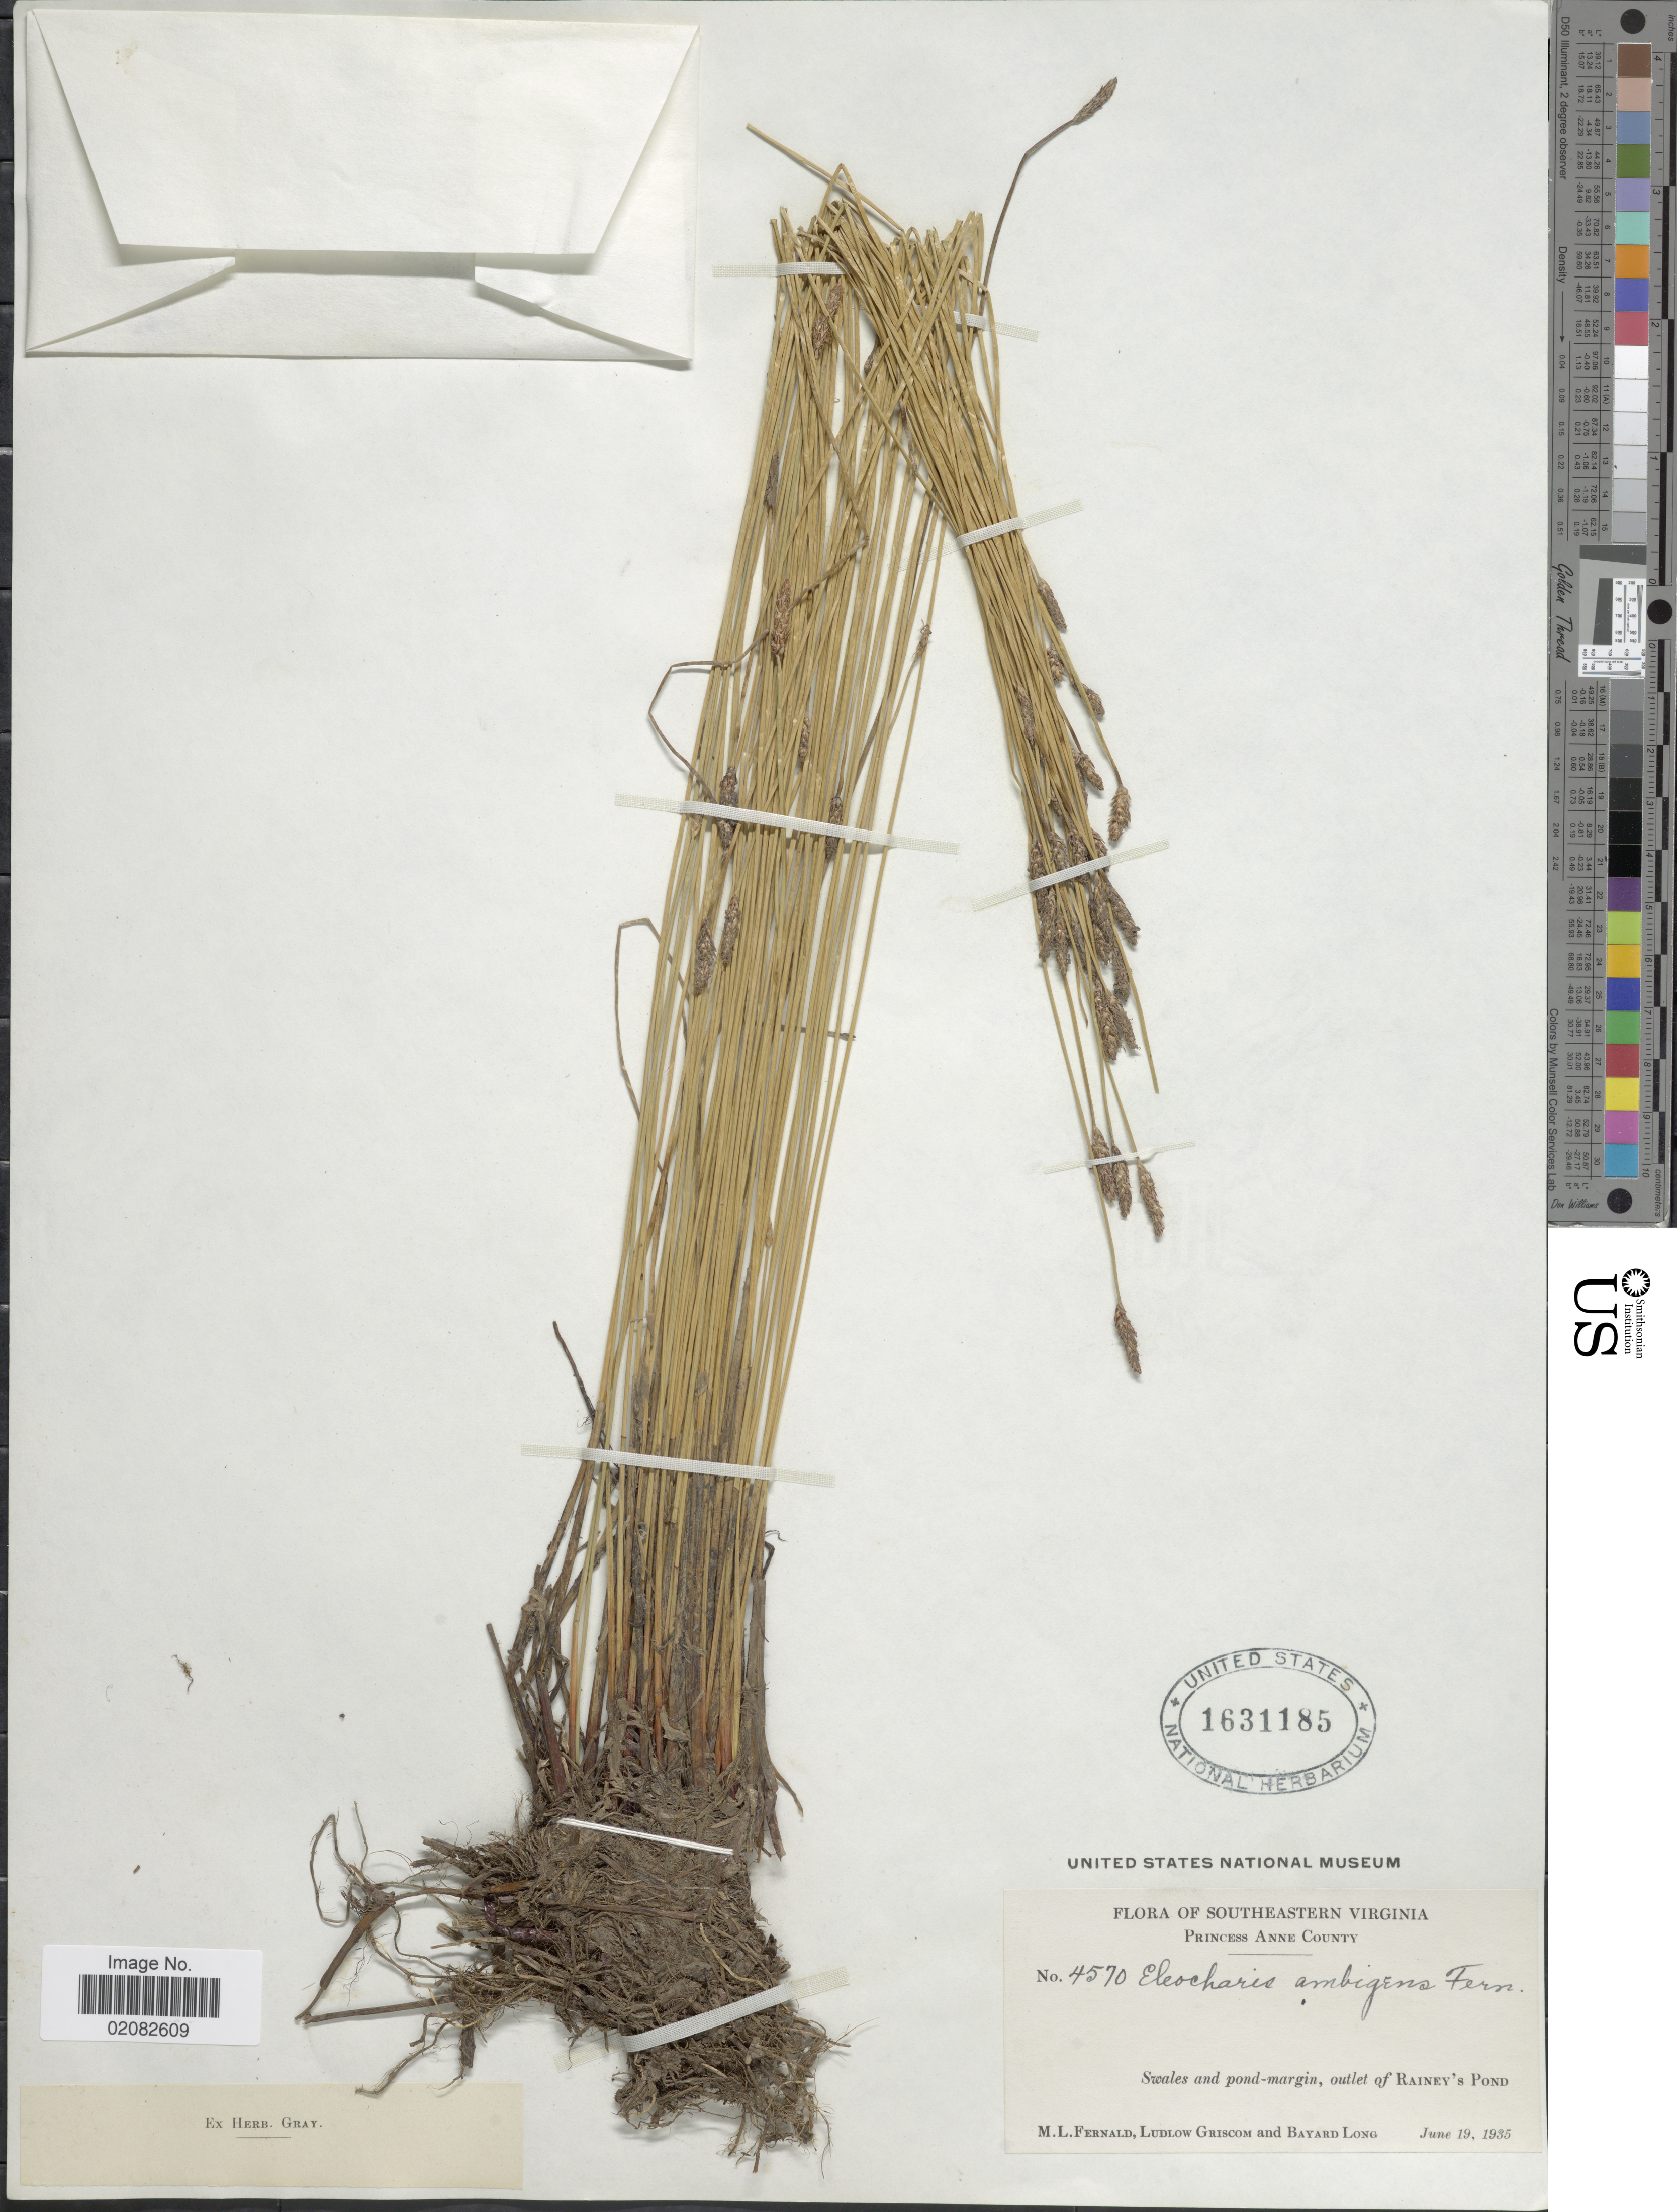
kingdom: Plantae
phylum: Tracheophyta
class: Liliopsida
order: Poales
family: Cyperaceae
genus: Eleocharis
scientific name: Eleocharis fallax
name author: Weath.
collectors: M. L. Fernald, L. Griscom & B. Long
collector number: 4570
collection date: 1935-06-19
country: United States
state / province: Virginia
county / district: City of Virginia Beach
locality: Southeastern Virginia, Princess Anne (=historic county name) County, outlet of Rainey;s Pond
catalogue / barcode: US 1631185